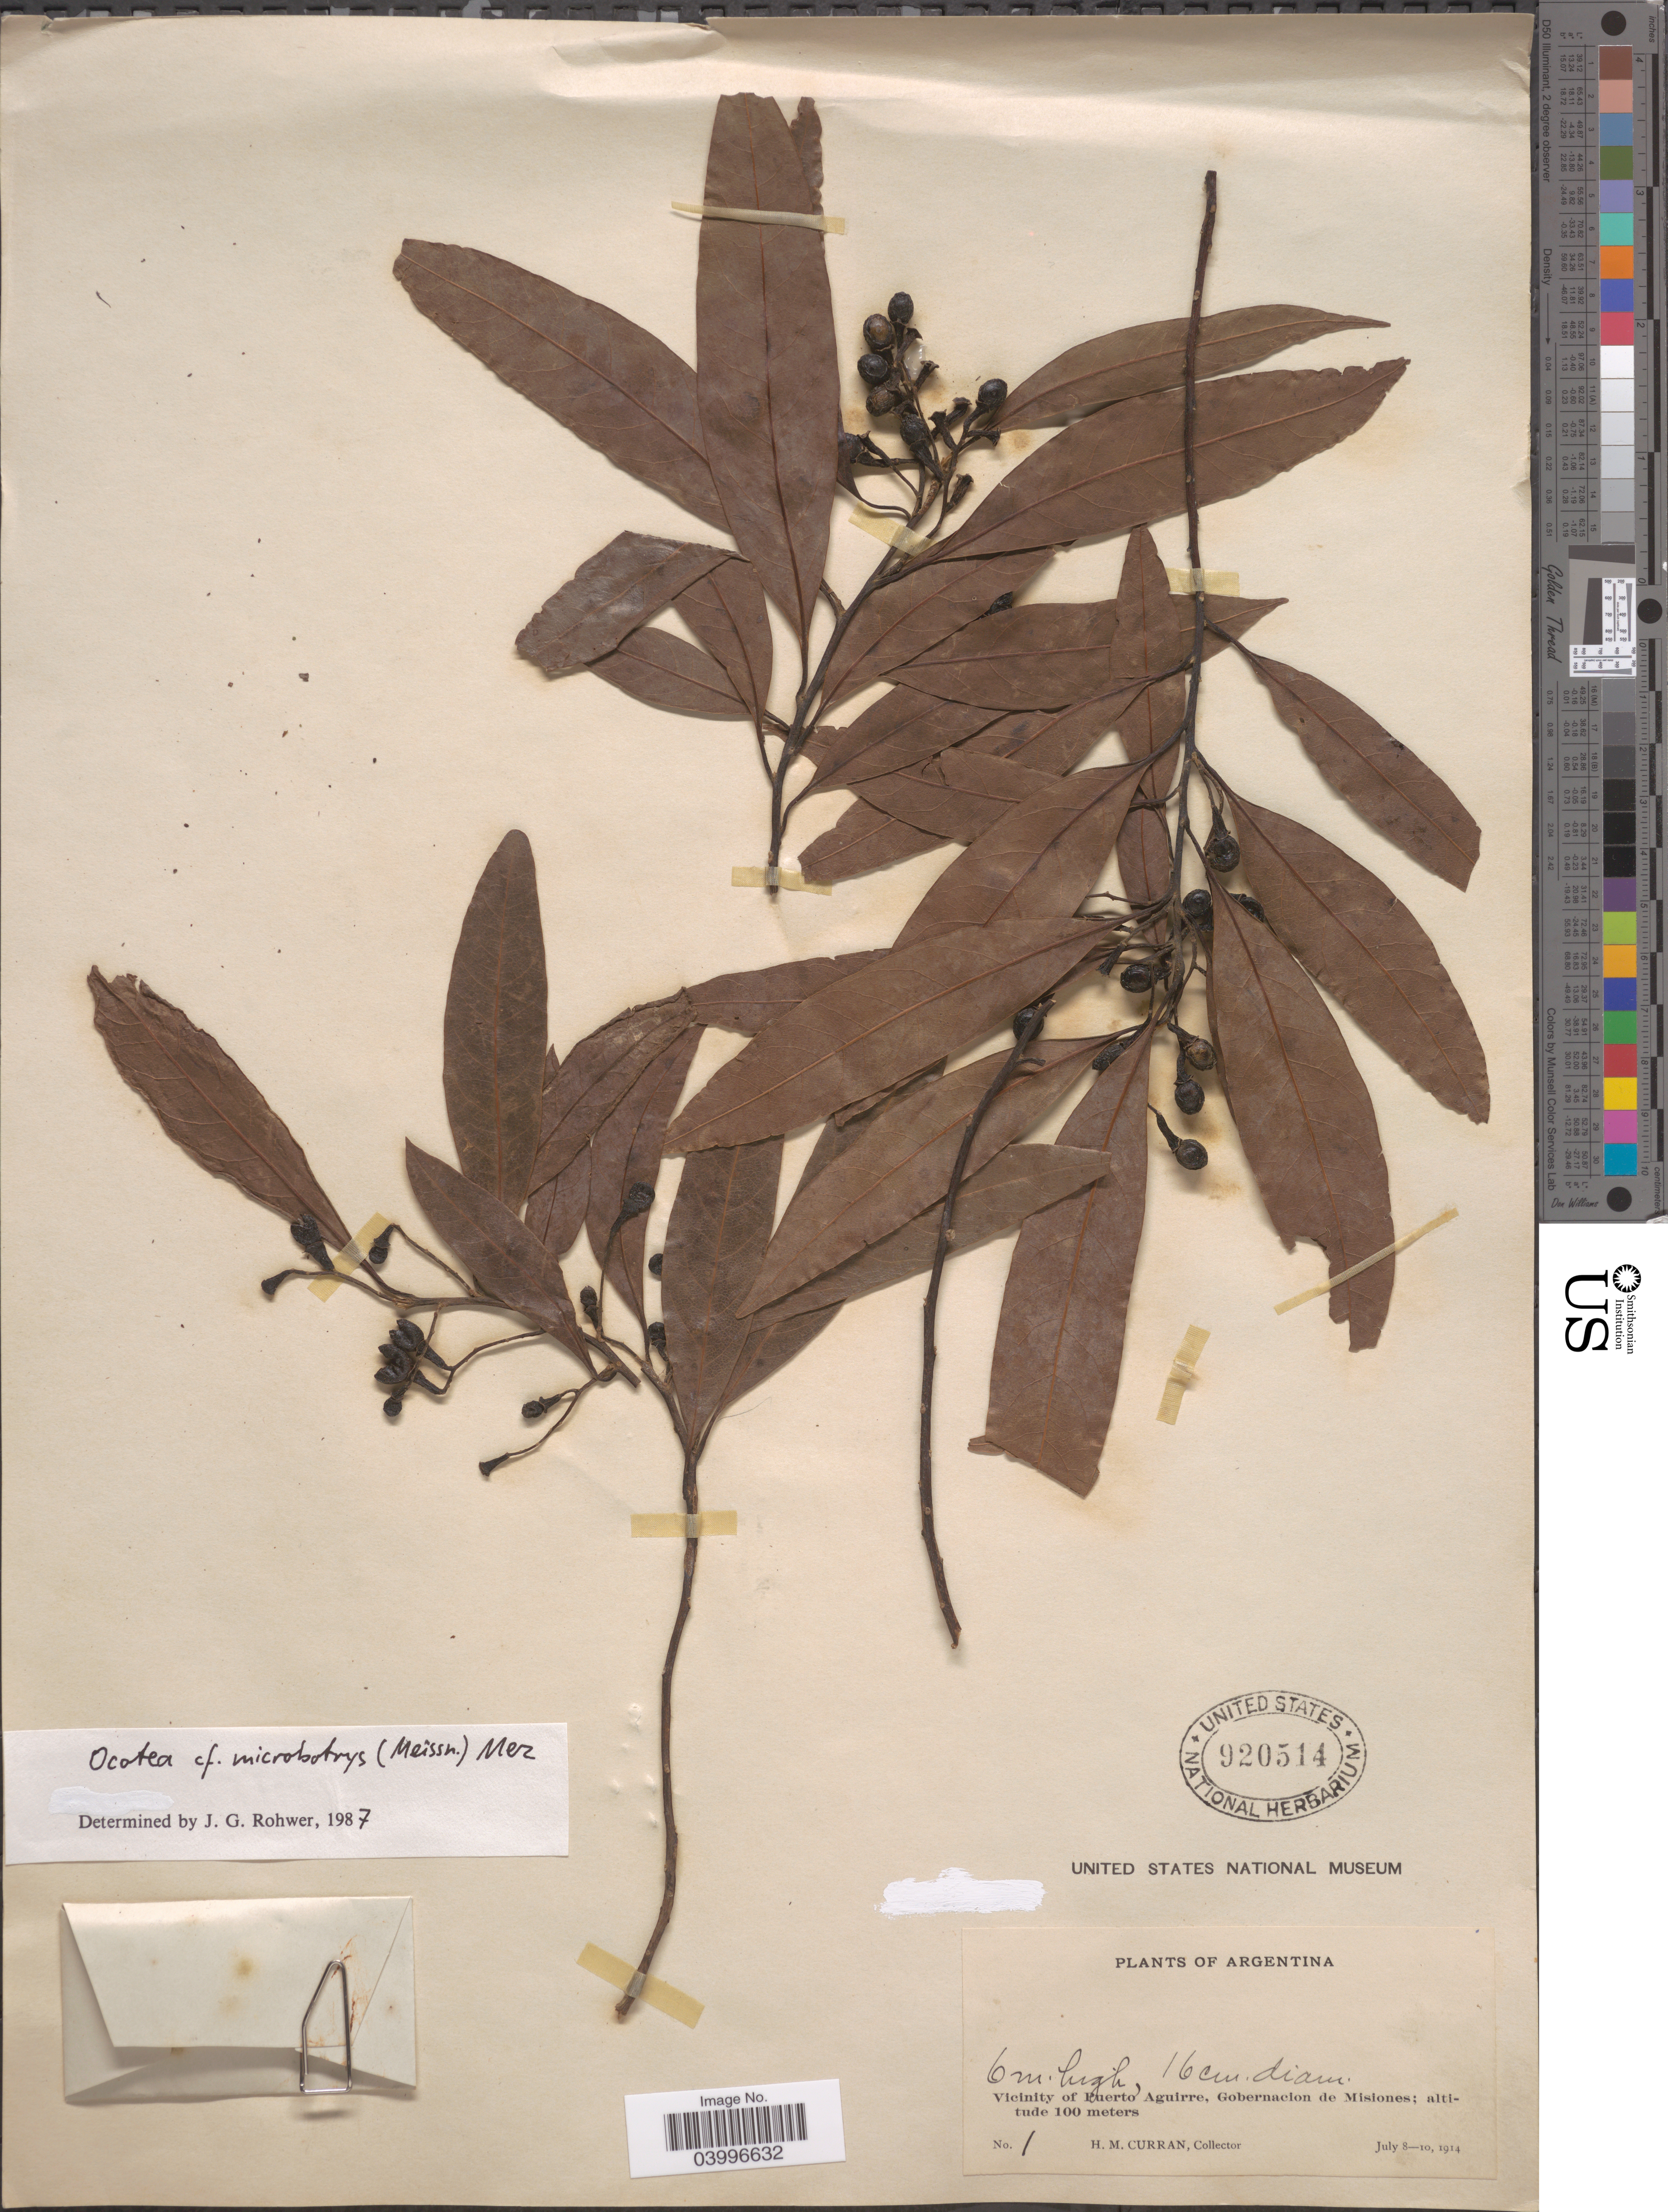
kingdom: Plantae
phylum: Tracheophyta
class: Magnoliopsida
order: Laurales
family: Lauraceae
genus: Ocotea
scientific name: Ocotea microbotrys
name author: (Meisn.) Mez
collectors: H. M. Curran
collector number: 1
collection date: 1914-07-08/1914-07-10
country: Argentina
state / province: Misiones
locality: Vicinity of Puerto Aguirre, Gobernacion de Misiones.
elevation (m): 100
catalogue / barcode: US 920514